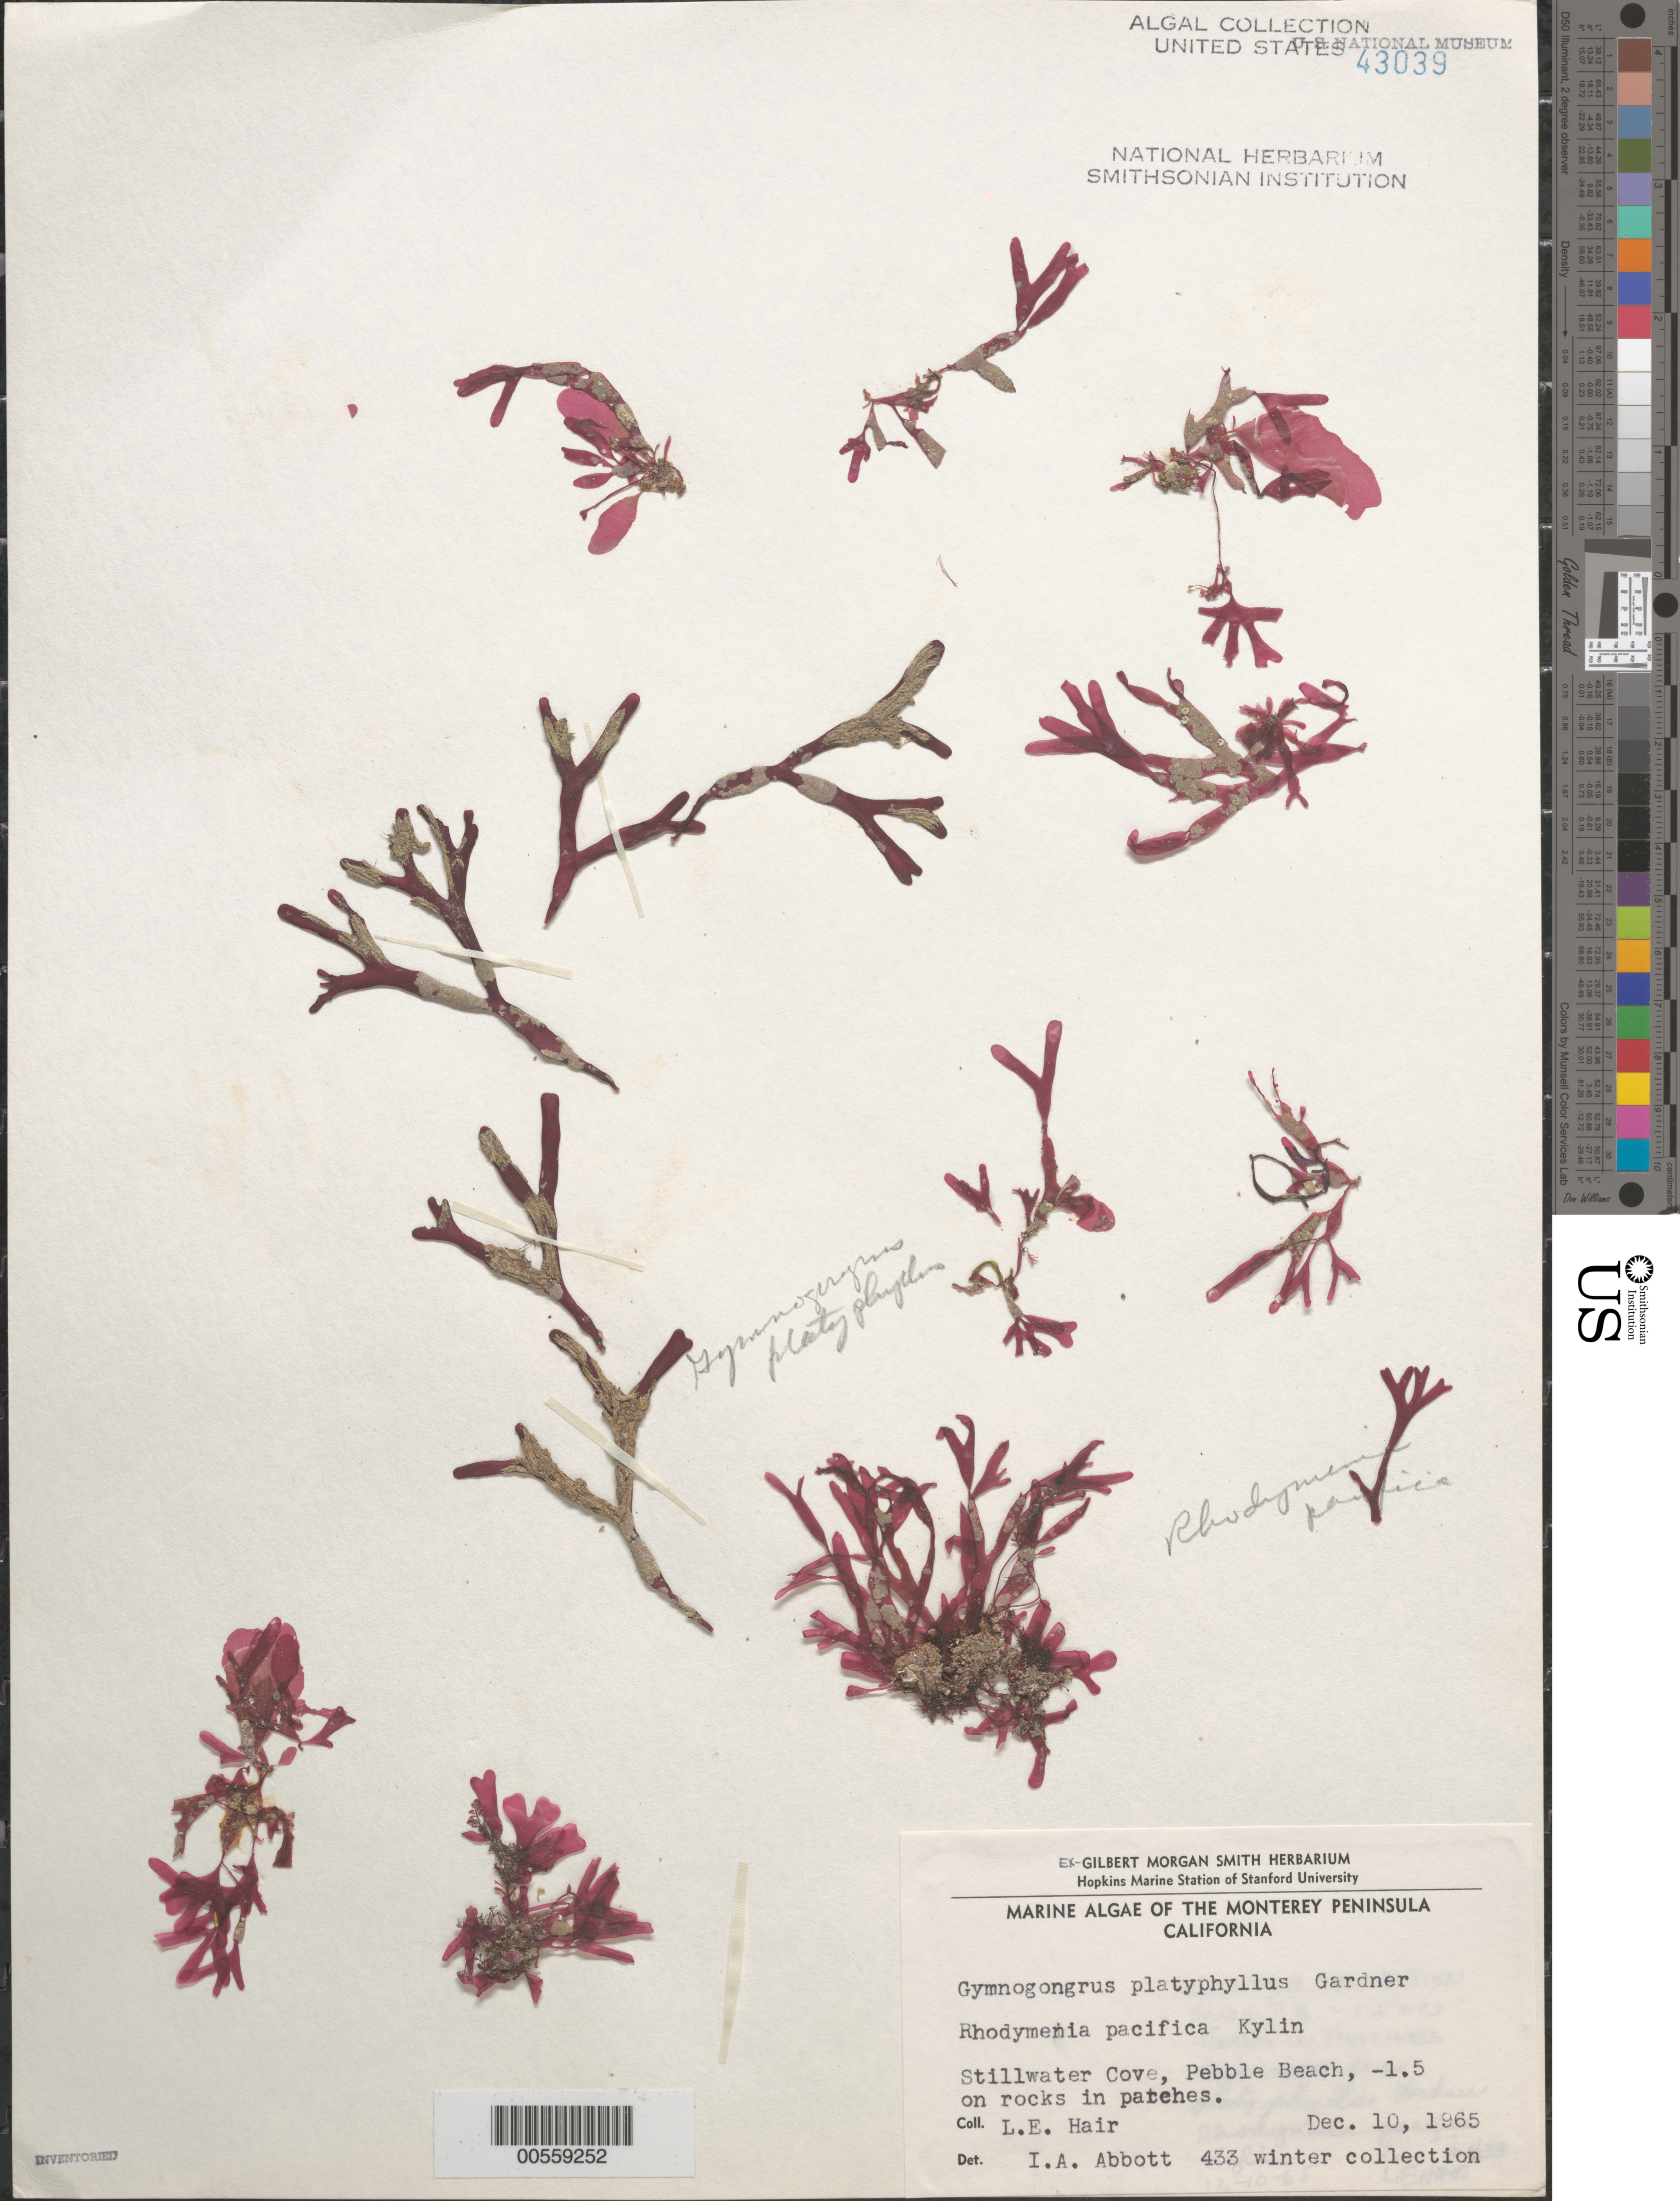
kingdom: Plantae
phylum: Rhodophyta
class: Florideophyceae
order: Gigartinales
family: Phyllophoraceae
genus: Gymnogongrus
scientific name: Gymnogongrus platyphyllus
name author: N.L. Gardner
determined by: Abbott, Isabella A.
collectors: L. Hair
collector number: Leh 433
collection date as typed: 10 Dec 1965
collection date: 1965-12-10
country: United States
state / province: California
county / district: Monterey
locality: Stillwater Cove, Pebble Beach, Monterey Peninsula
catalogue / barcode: US 43039